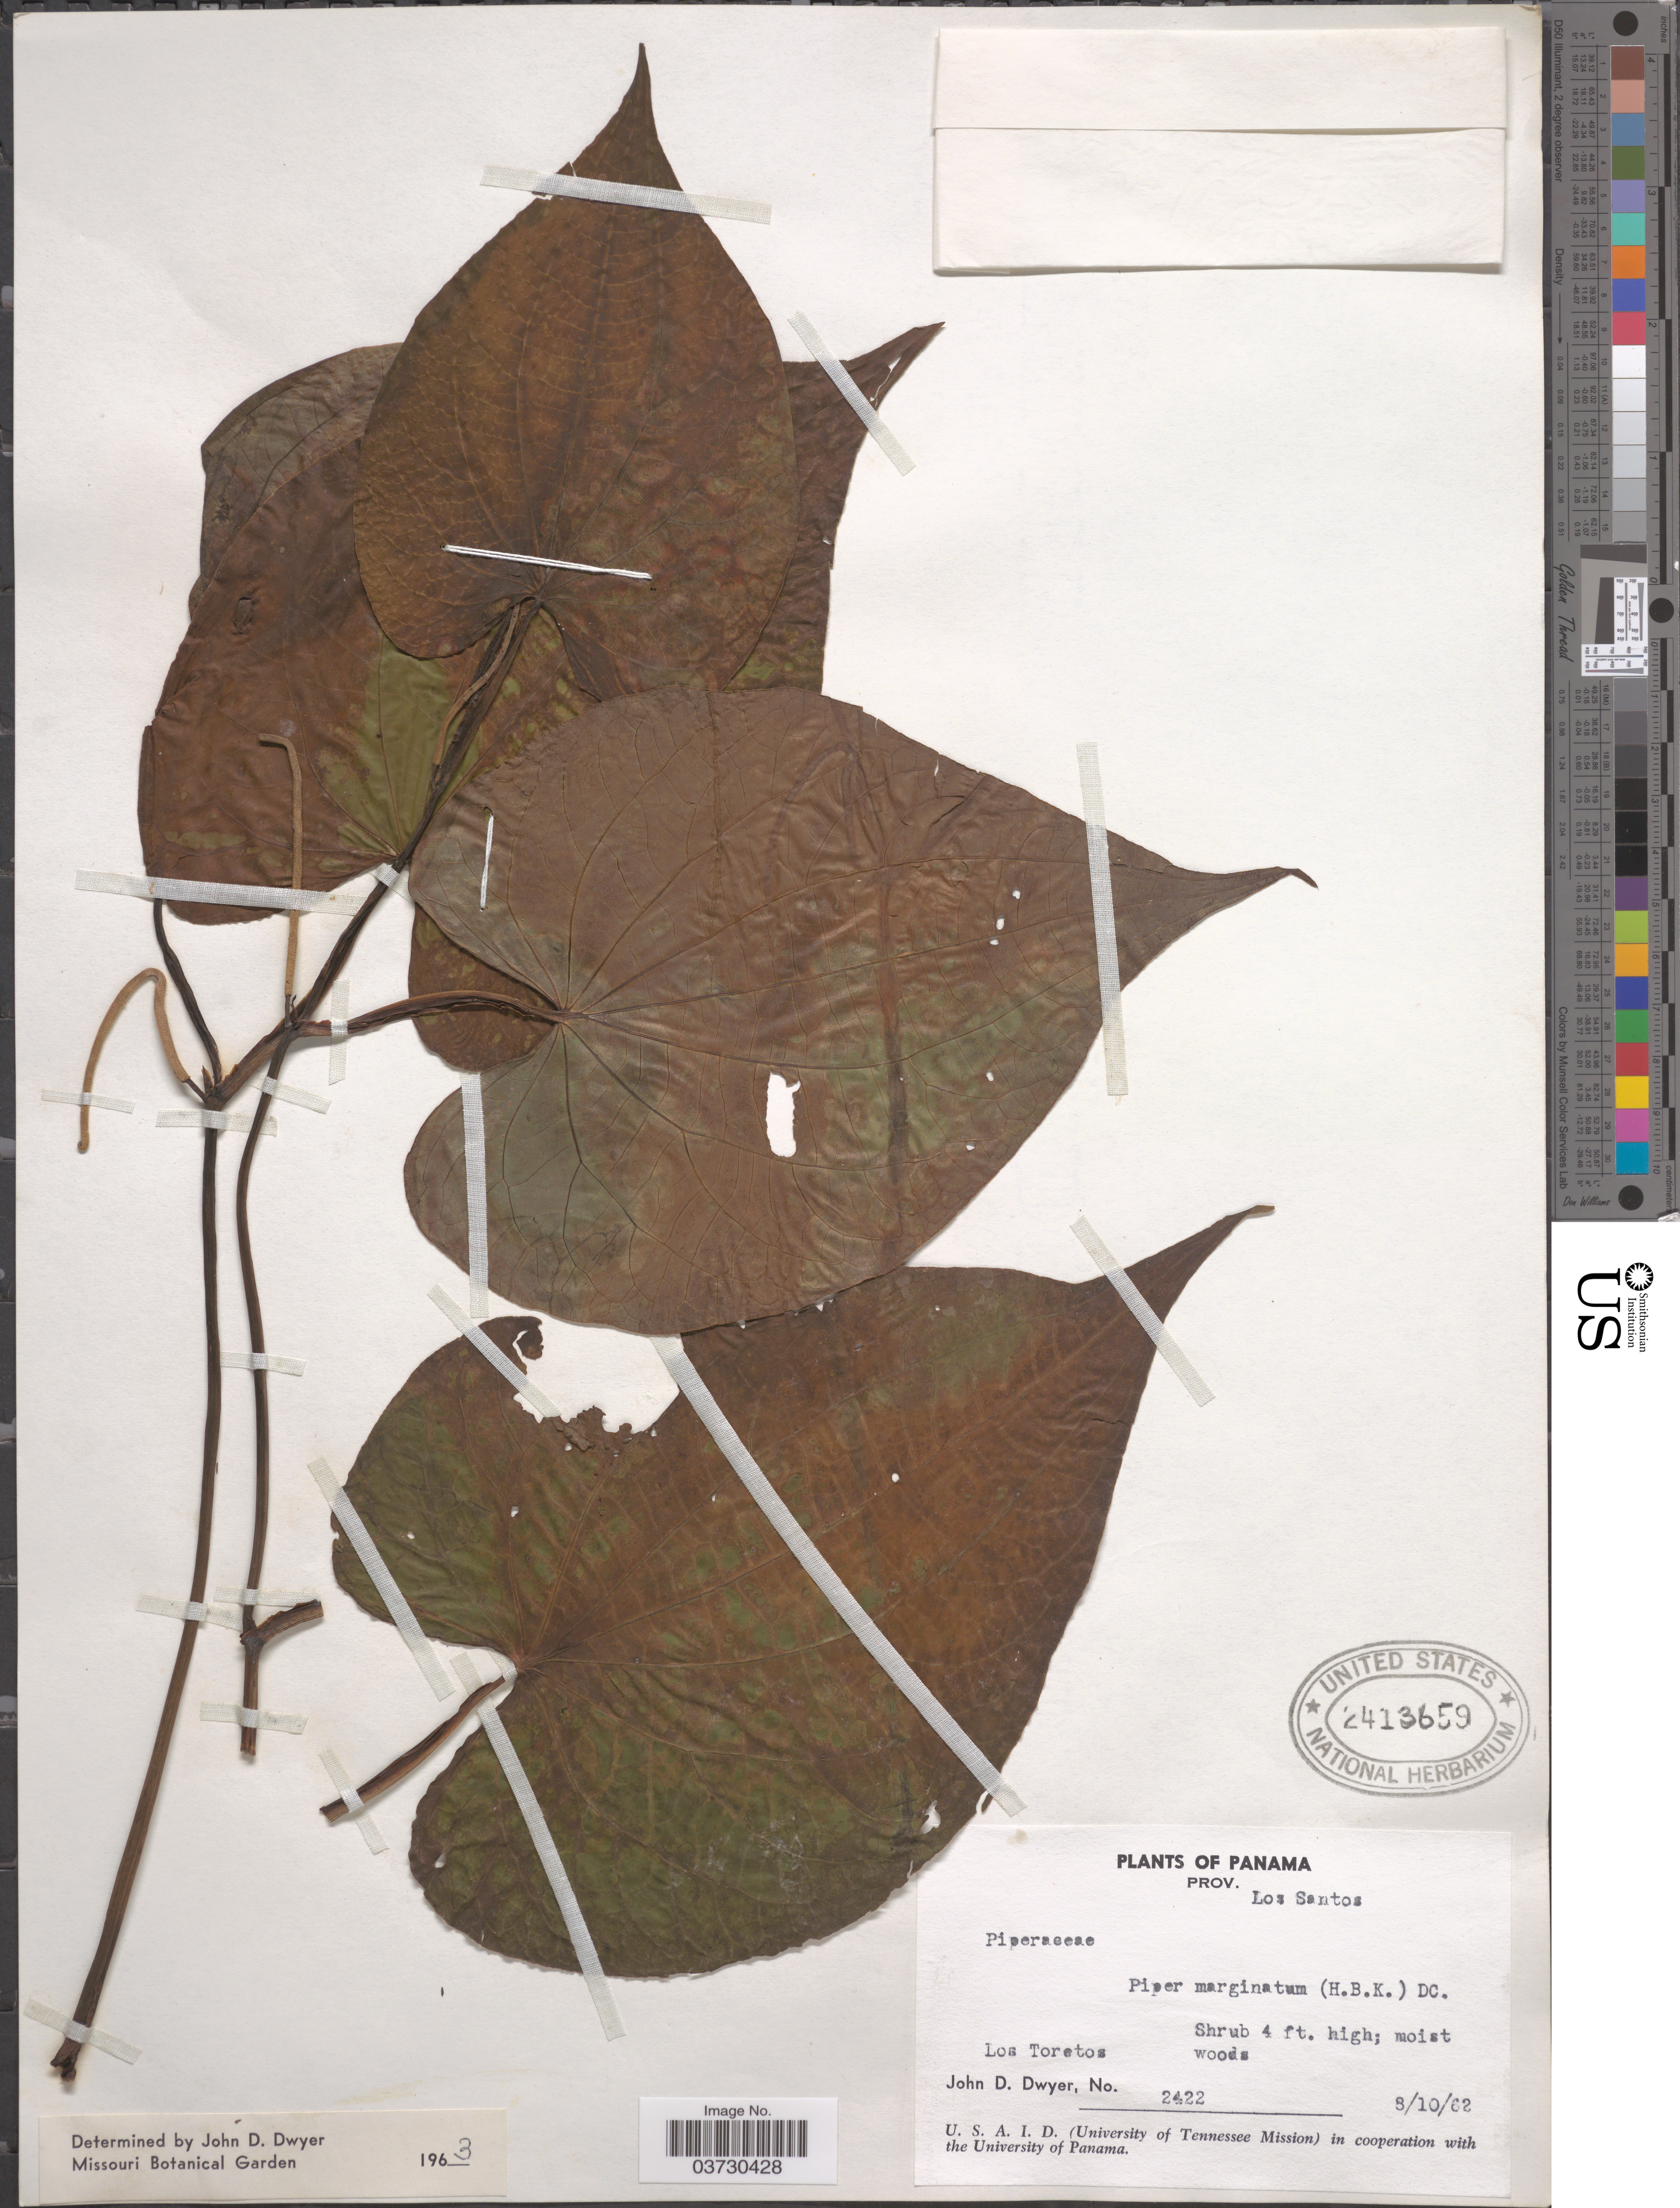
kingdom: Plantae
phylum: Tracheophyta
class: Magnoliopsida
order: Piperales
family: Piperaceae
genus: Piper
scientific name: Piper marginatum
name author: Jacq.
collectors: J. D. Dwyer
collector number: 2422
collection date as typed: Transcribed d/m/y: 8/10/62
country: Panama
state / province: Los Santos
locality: Los Toretos.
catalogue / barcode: US 2413659